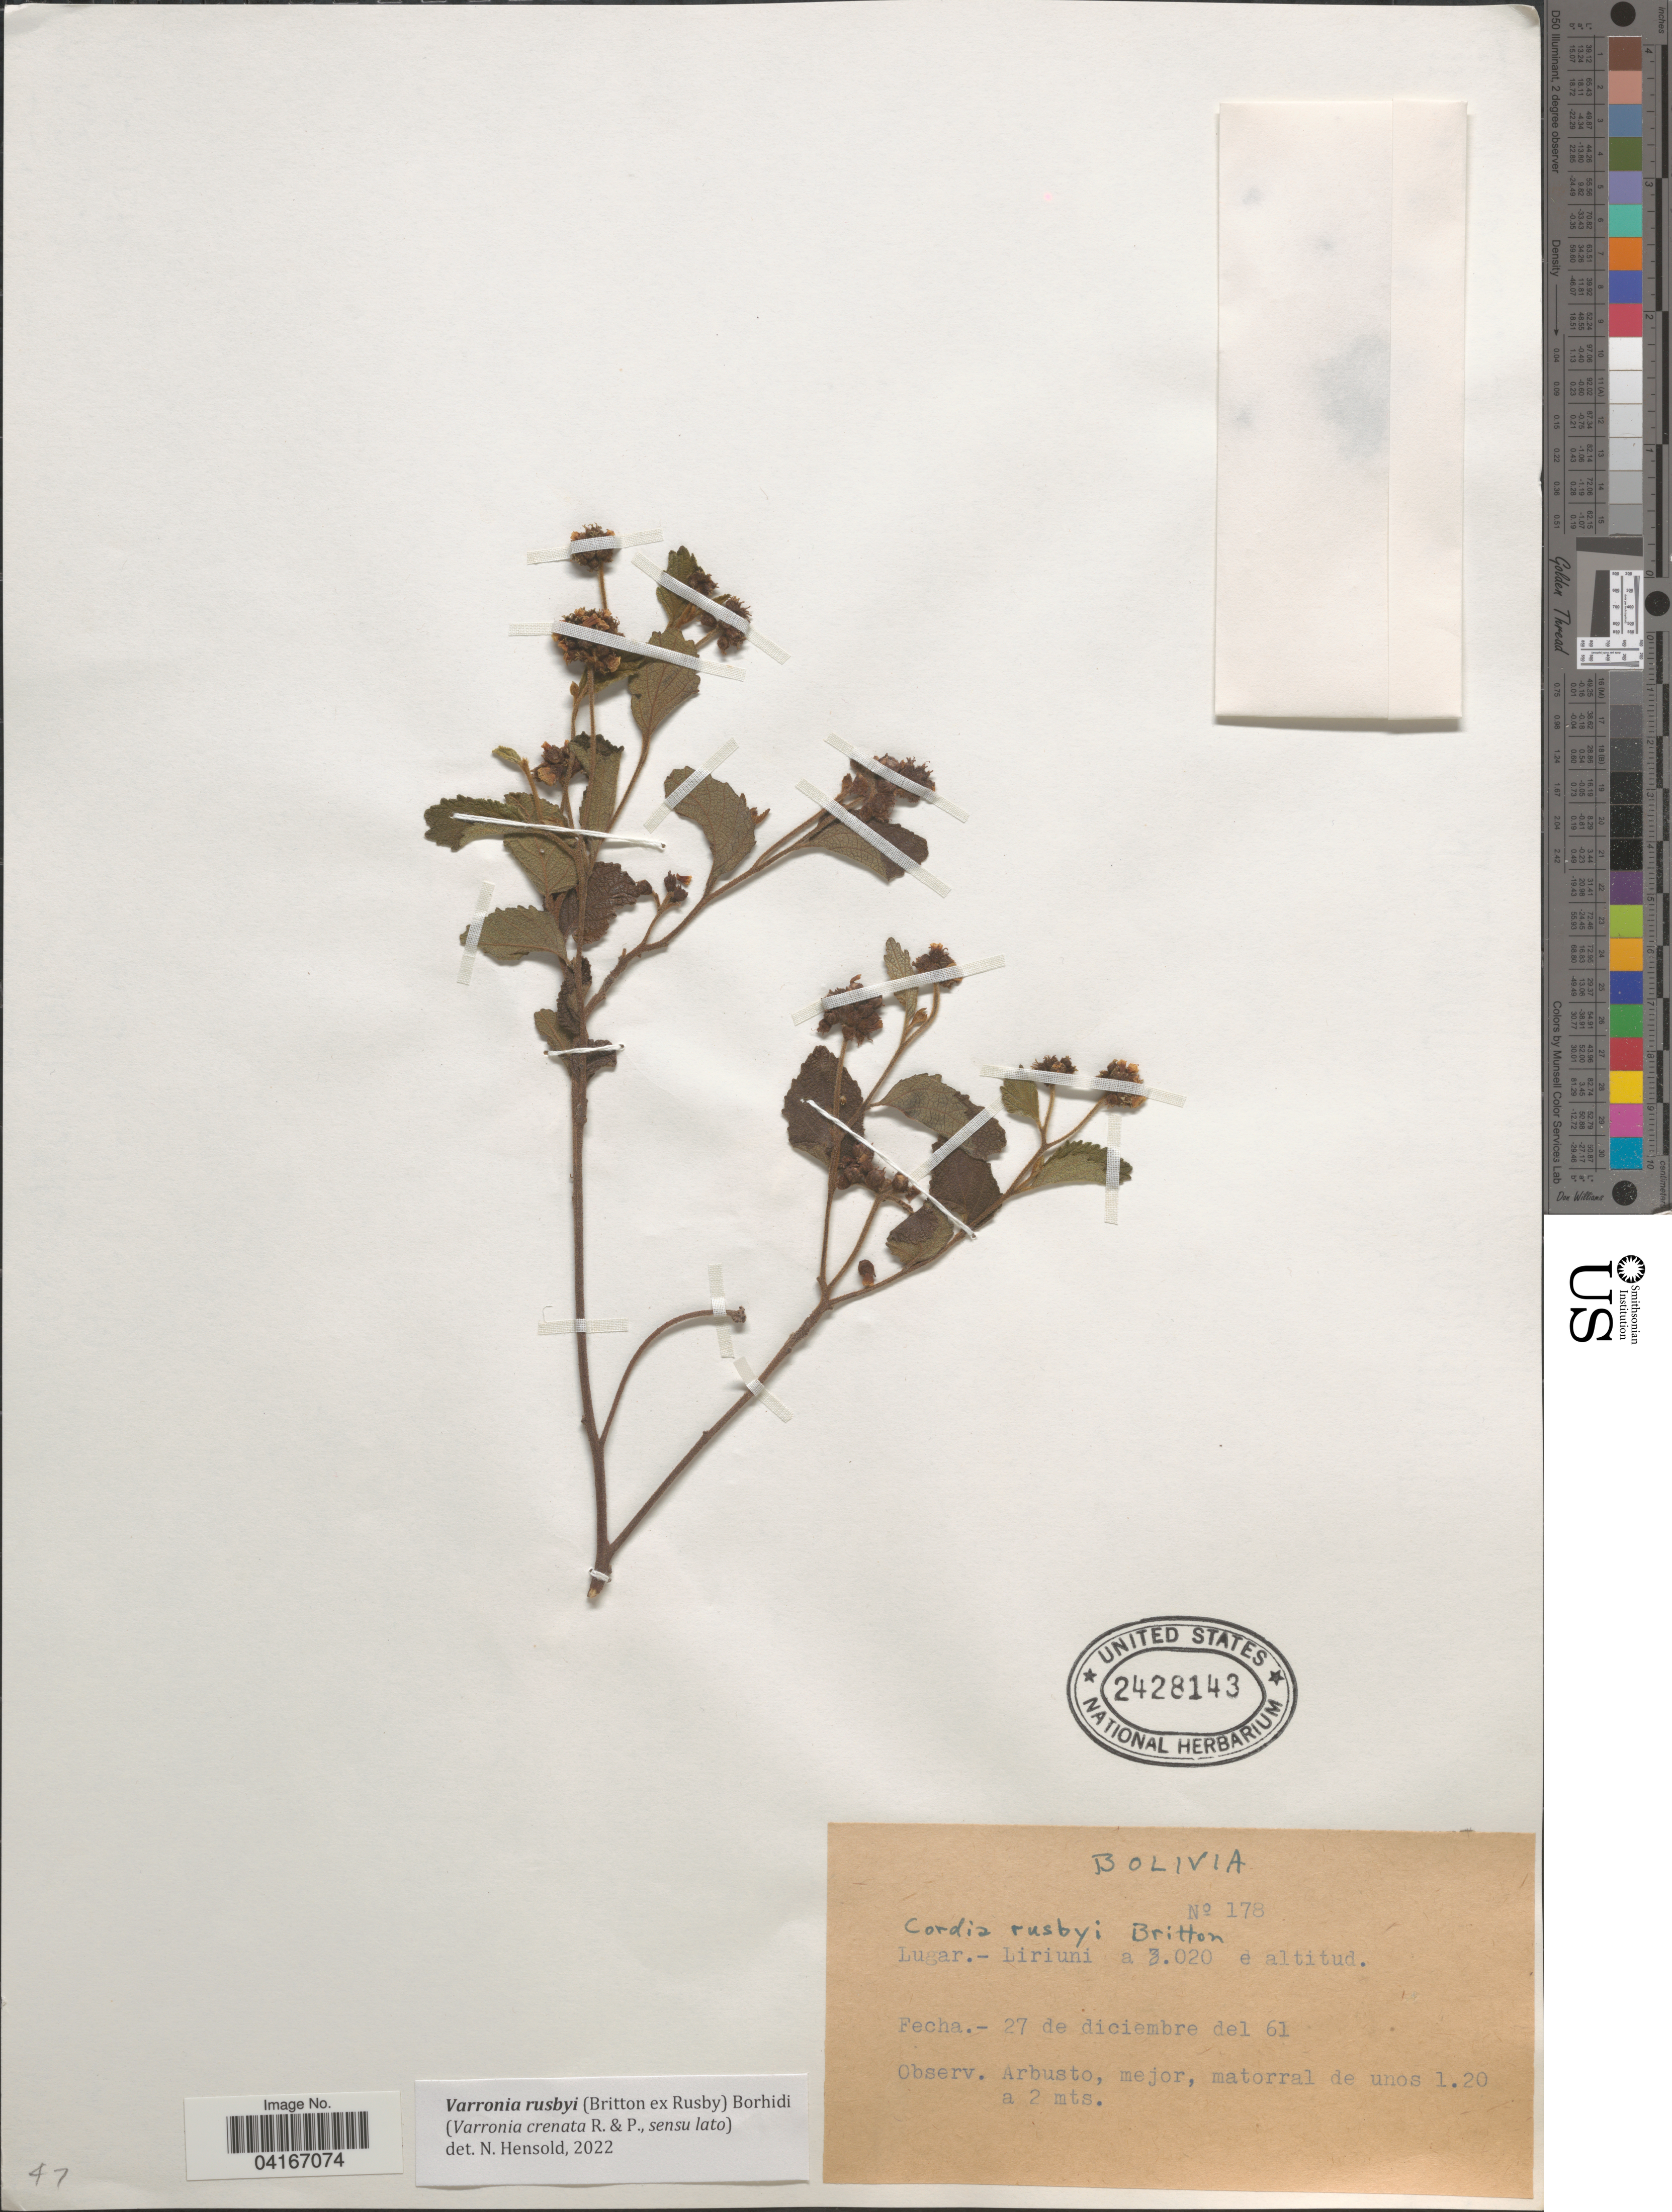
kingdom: Plantae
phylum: Tracheophyta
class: Magnoliopsida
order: Boraginales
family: Cordiaceae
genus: Varronia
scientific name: Varronia rusbyi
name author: (Britton ex Rusby) Borhidi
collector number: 178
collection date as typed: Transcribed d/m/y: 27/12/61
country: Bolivia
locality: Lugar.-Liriuni.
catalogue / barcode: US 2428143